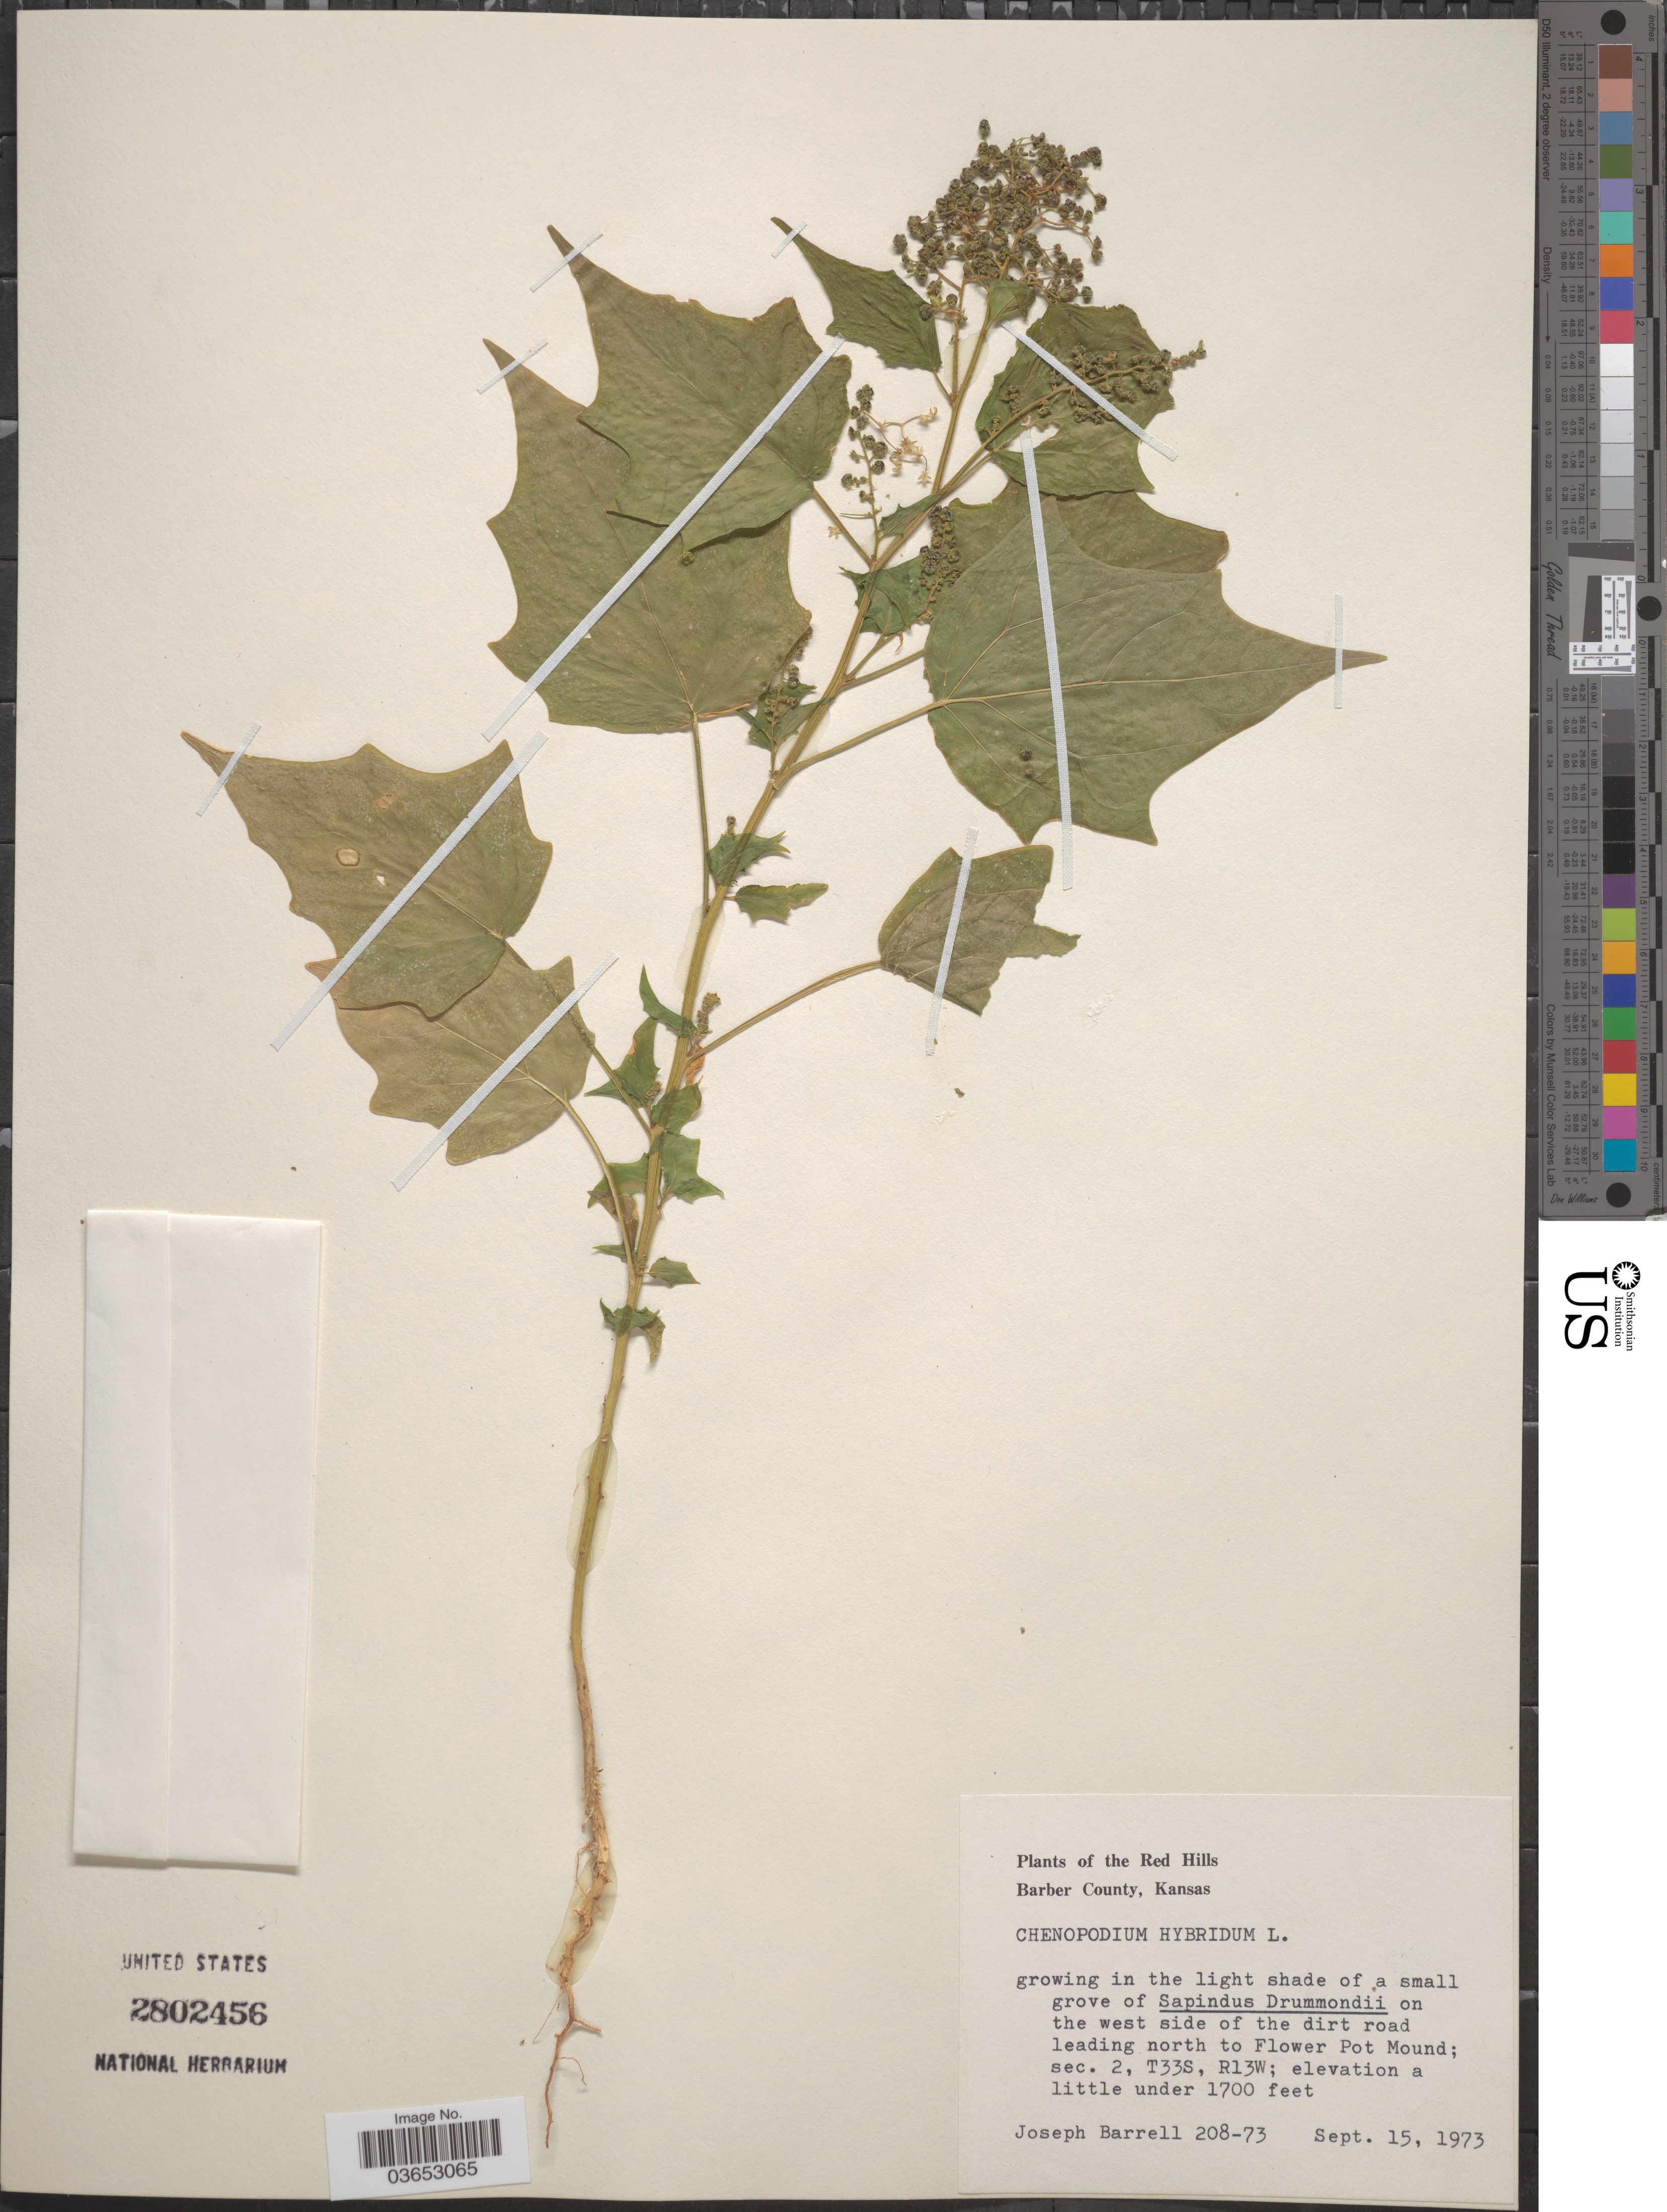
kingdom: Plantae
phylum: Tracheophyta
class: Magnoliopsida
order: Caryophyllales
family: Amaranthaceae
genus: Chenopodium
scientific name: Chenopodium gigantospermum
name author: Aellen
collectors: J. Barrell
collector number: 208-73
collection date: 1973-09-15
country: United States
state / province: Kansas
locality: Red Hills, Barber County. The west side of the dirt road leading north to Flower Pot Mound; sec. 2, T33S, R13W.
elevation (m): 518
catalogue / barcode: US 2802456